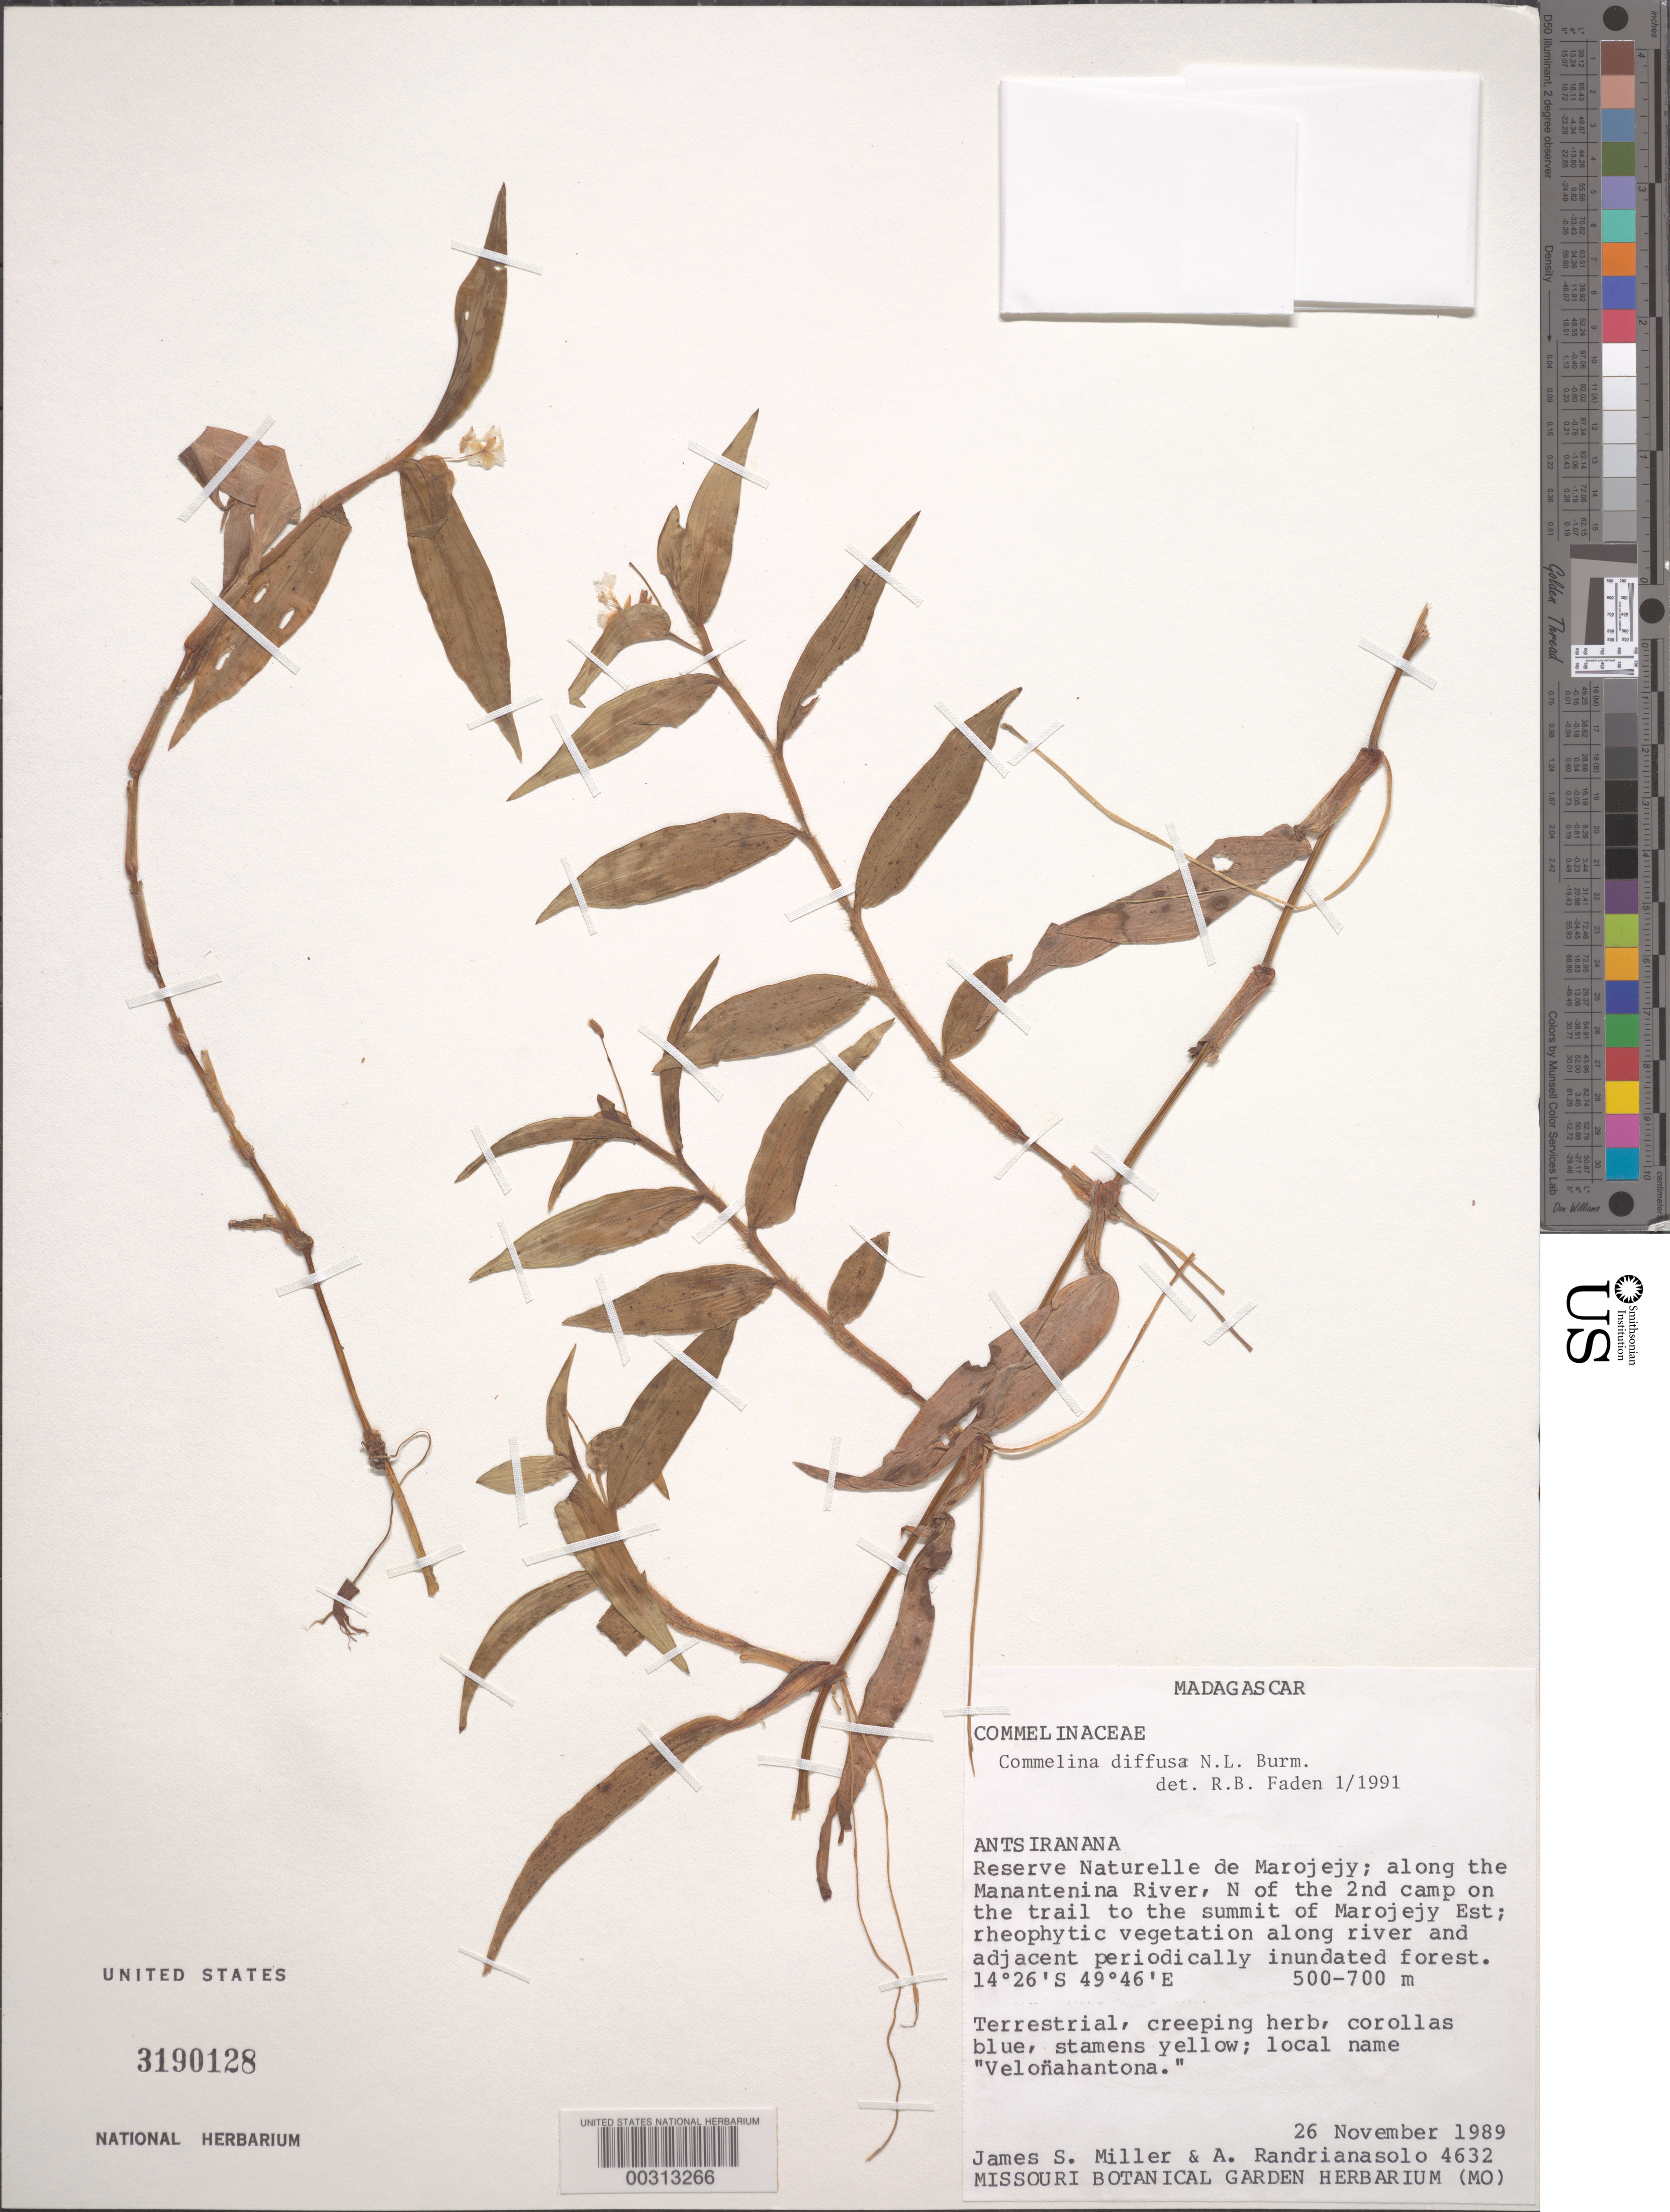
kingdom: Plantae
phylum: Tracheophyta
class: Liliopsida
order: Commelinales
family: Commelinaceae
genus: Commelina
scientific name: Commelina diffusa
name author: Burm. f.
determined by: Faden, Robert B., (US), Smithsonian Institution - National Museum of Natural History (UNITED STATES)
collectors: J. S. Miller & A. Randrianasolo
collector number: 4632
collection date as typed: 25 Nov 1989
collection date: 1989-11-25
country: Madagascar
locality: Antsiranana, reserve naturelle de marojejy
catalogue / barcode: US 3190128